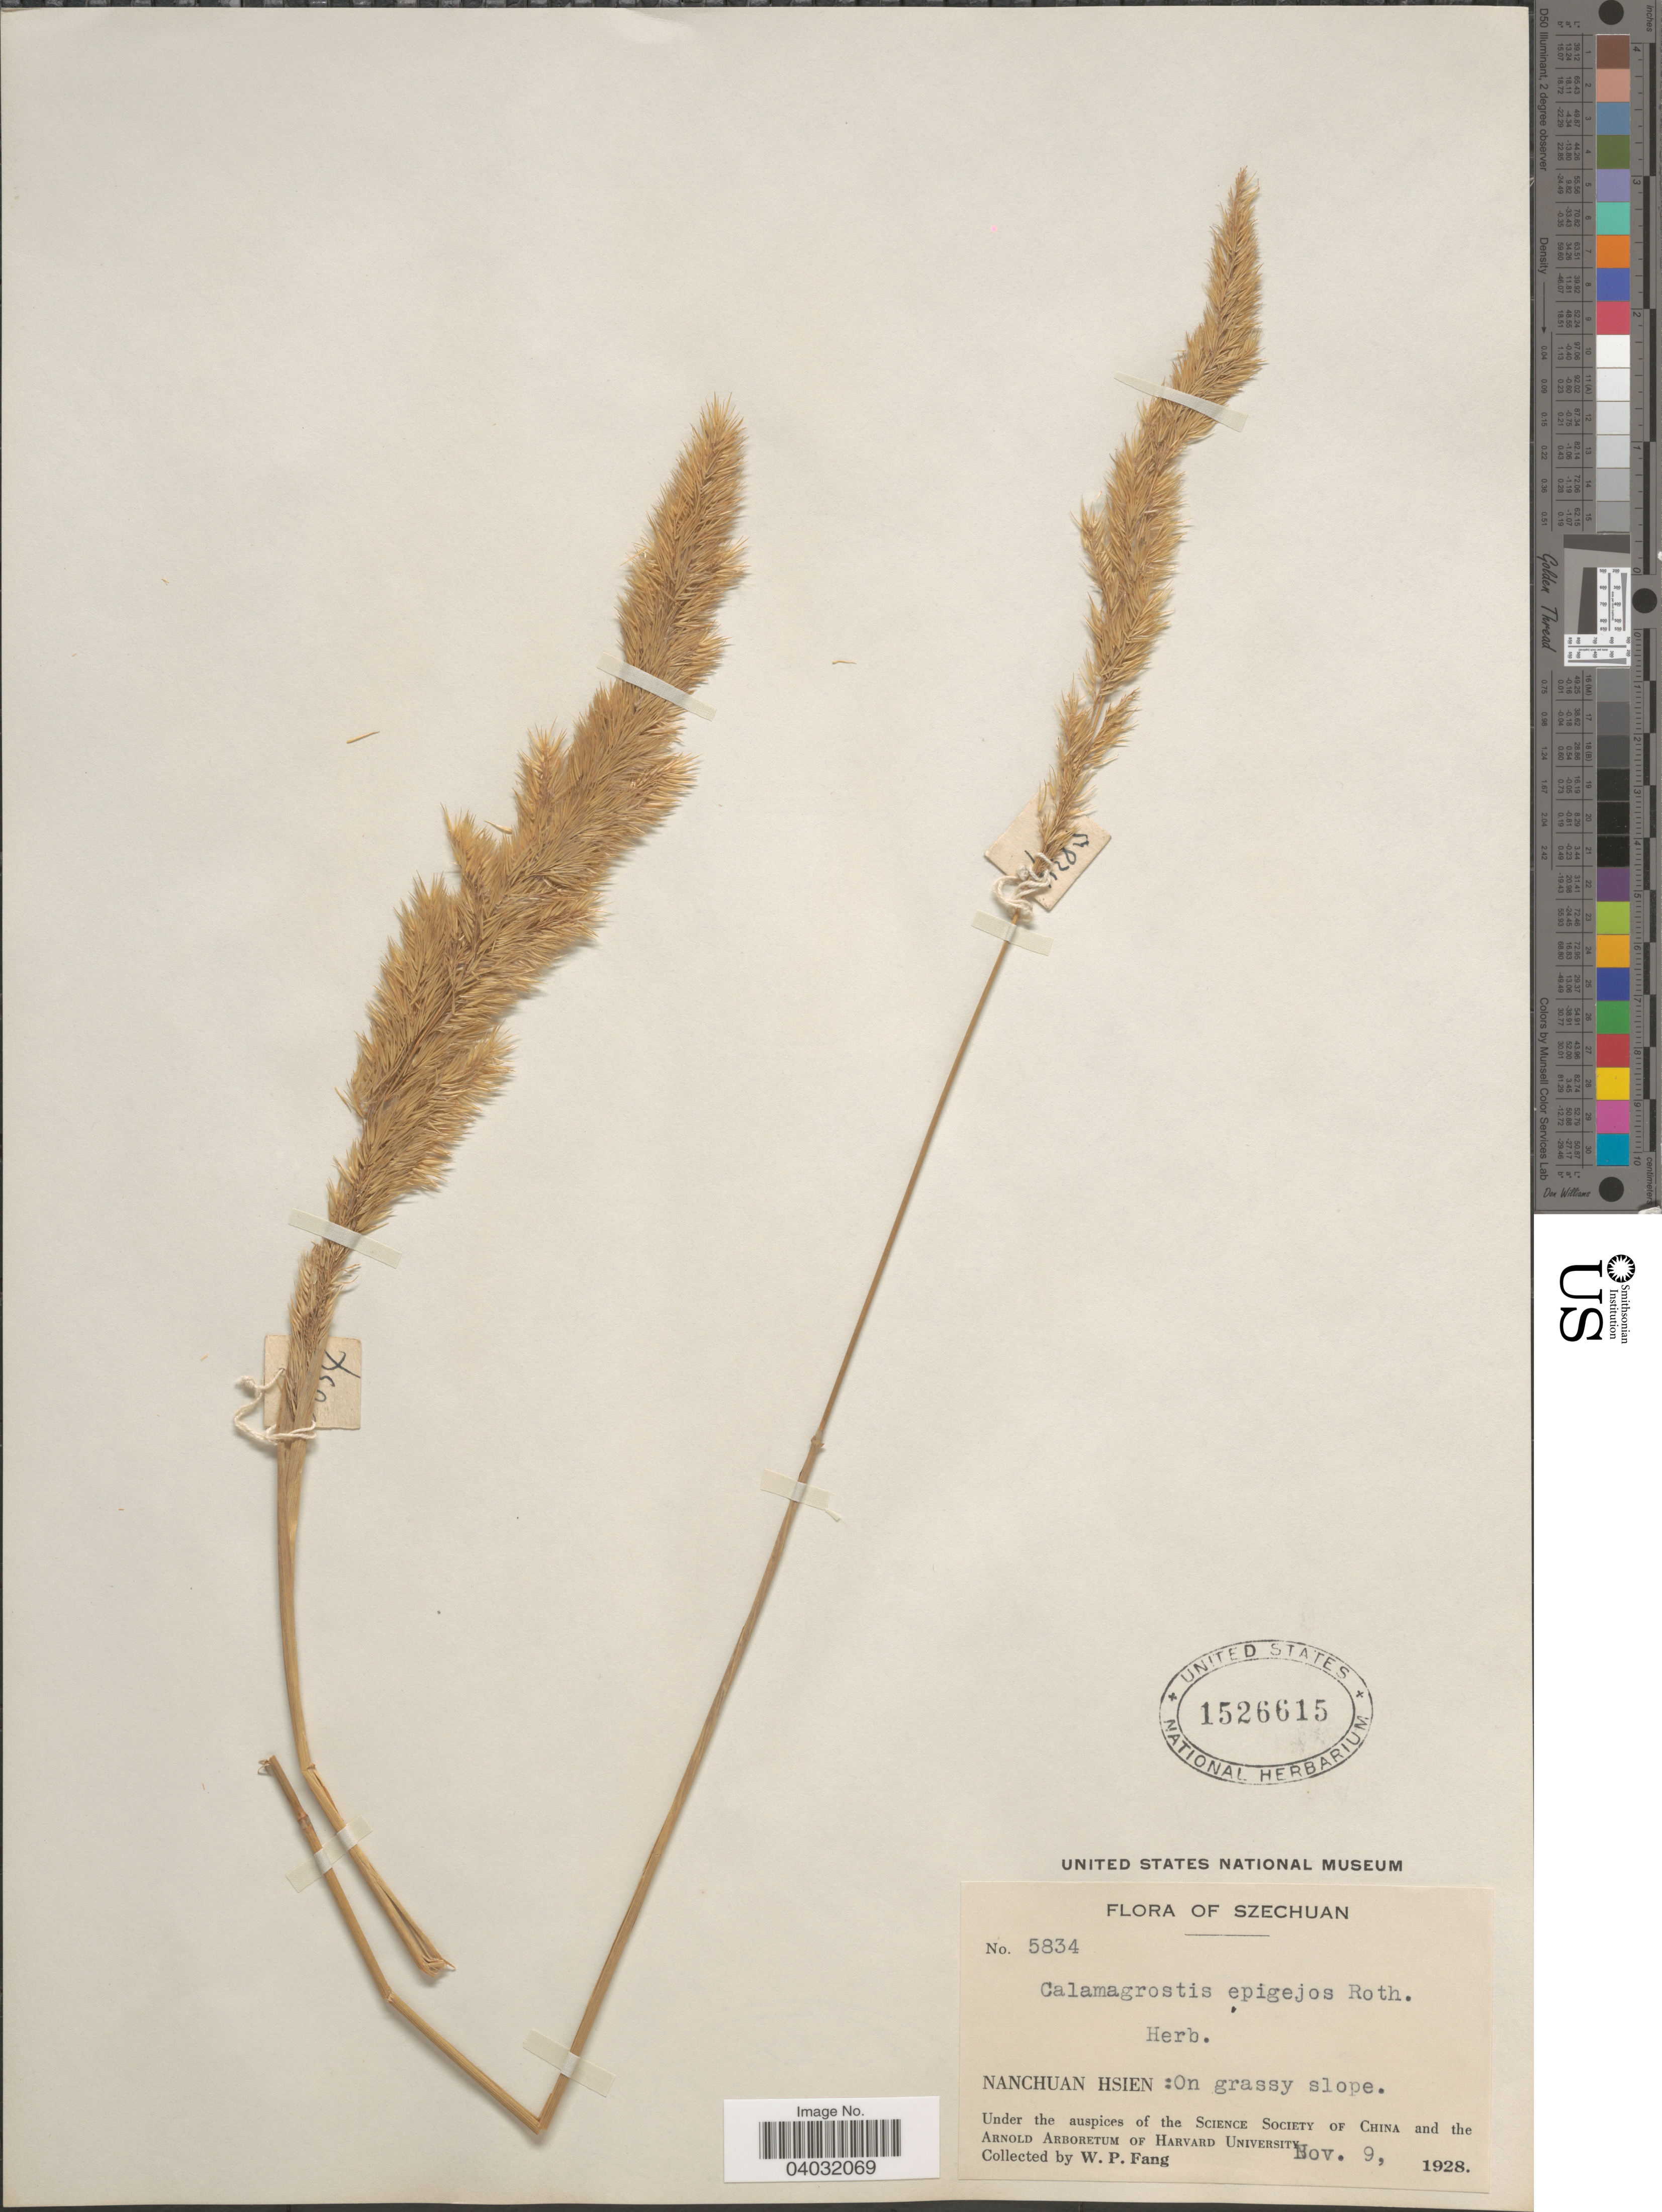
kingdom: Plantae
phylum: Tracheophyta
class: Liliopsida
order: Poales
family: Poaceae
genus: Calamagrostis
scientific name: Calamagrostis epigeios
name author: (L.) Roth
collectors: W. P. Fang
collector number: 5834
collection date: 1928-11-09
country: China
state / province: Sichuan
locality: Szechuan. Nanchuan Hsien: On grassy slope.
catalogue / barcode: US 1526615